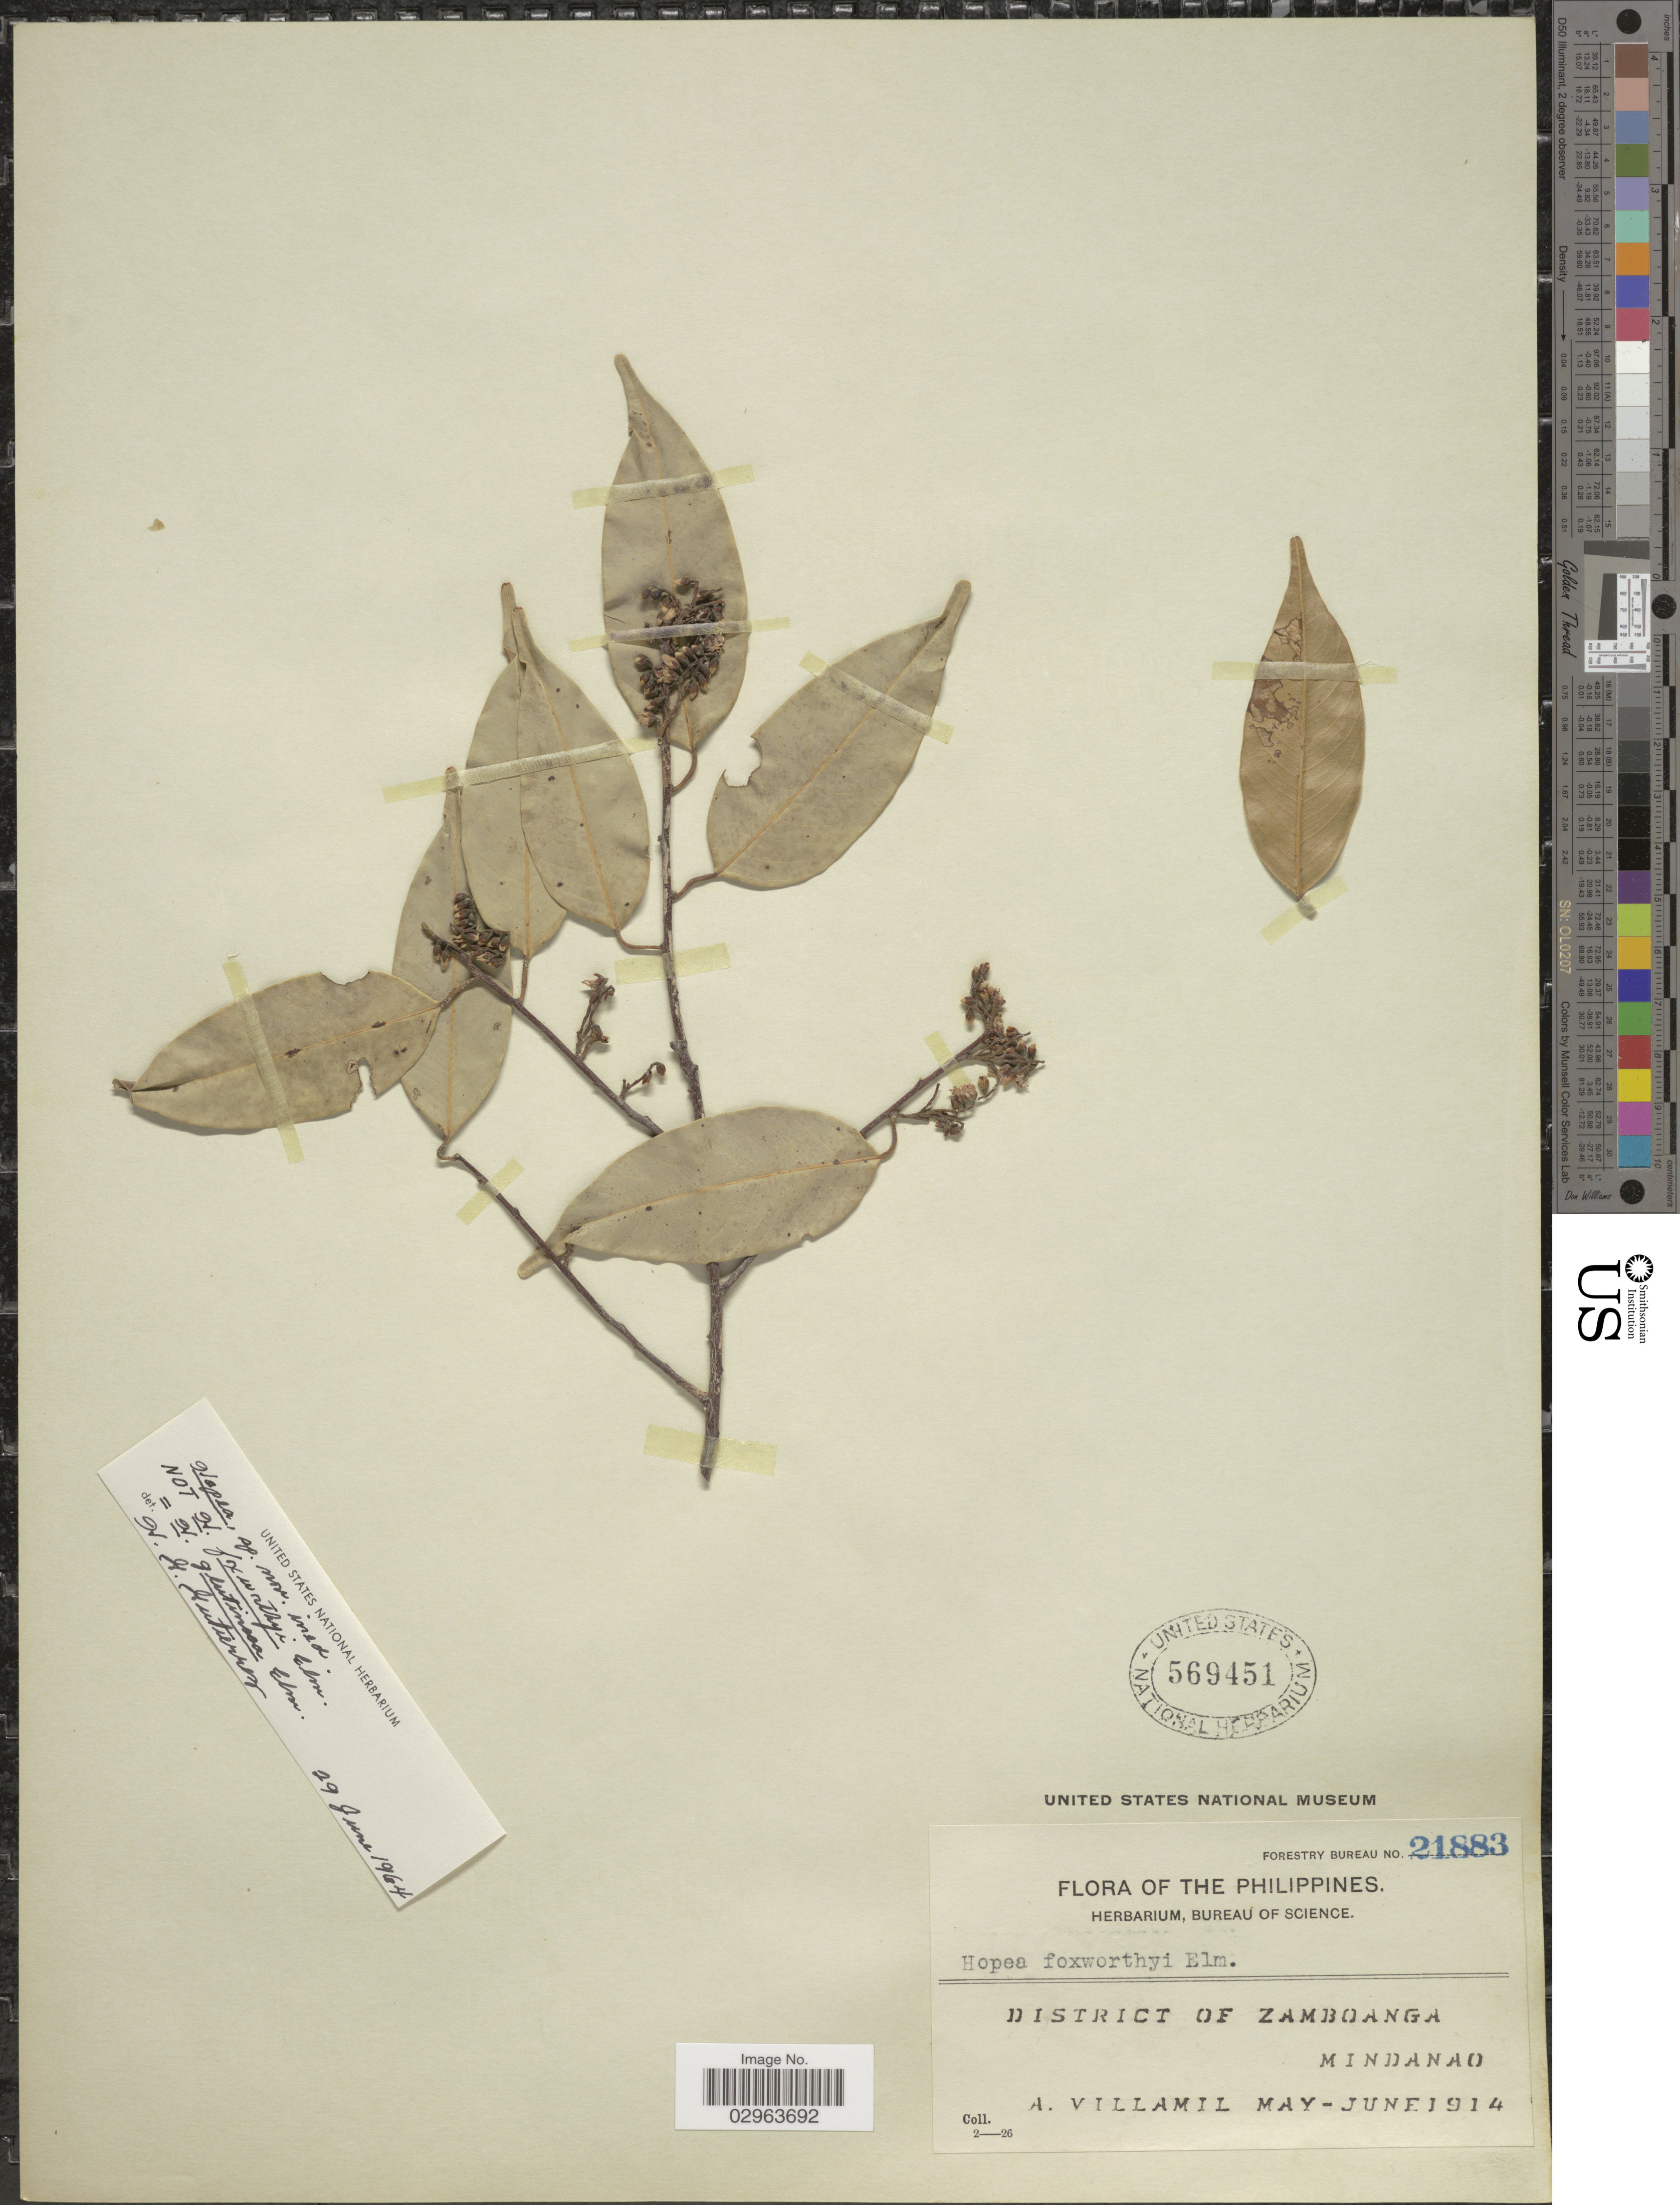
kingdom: Plantae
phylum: Tracheophyta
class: Magnoliopsida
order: Malvales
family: Dipterocarpaceae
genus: Hopea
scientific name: Hopea foxworthyi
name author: Elmer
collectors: A. Villamil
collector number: Forestry Bureau 21883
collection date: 1914-05/1914-06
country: Philippines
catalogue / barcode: US 569451